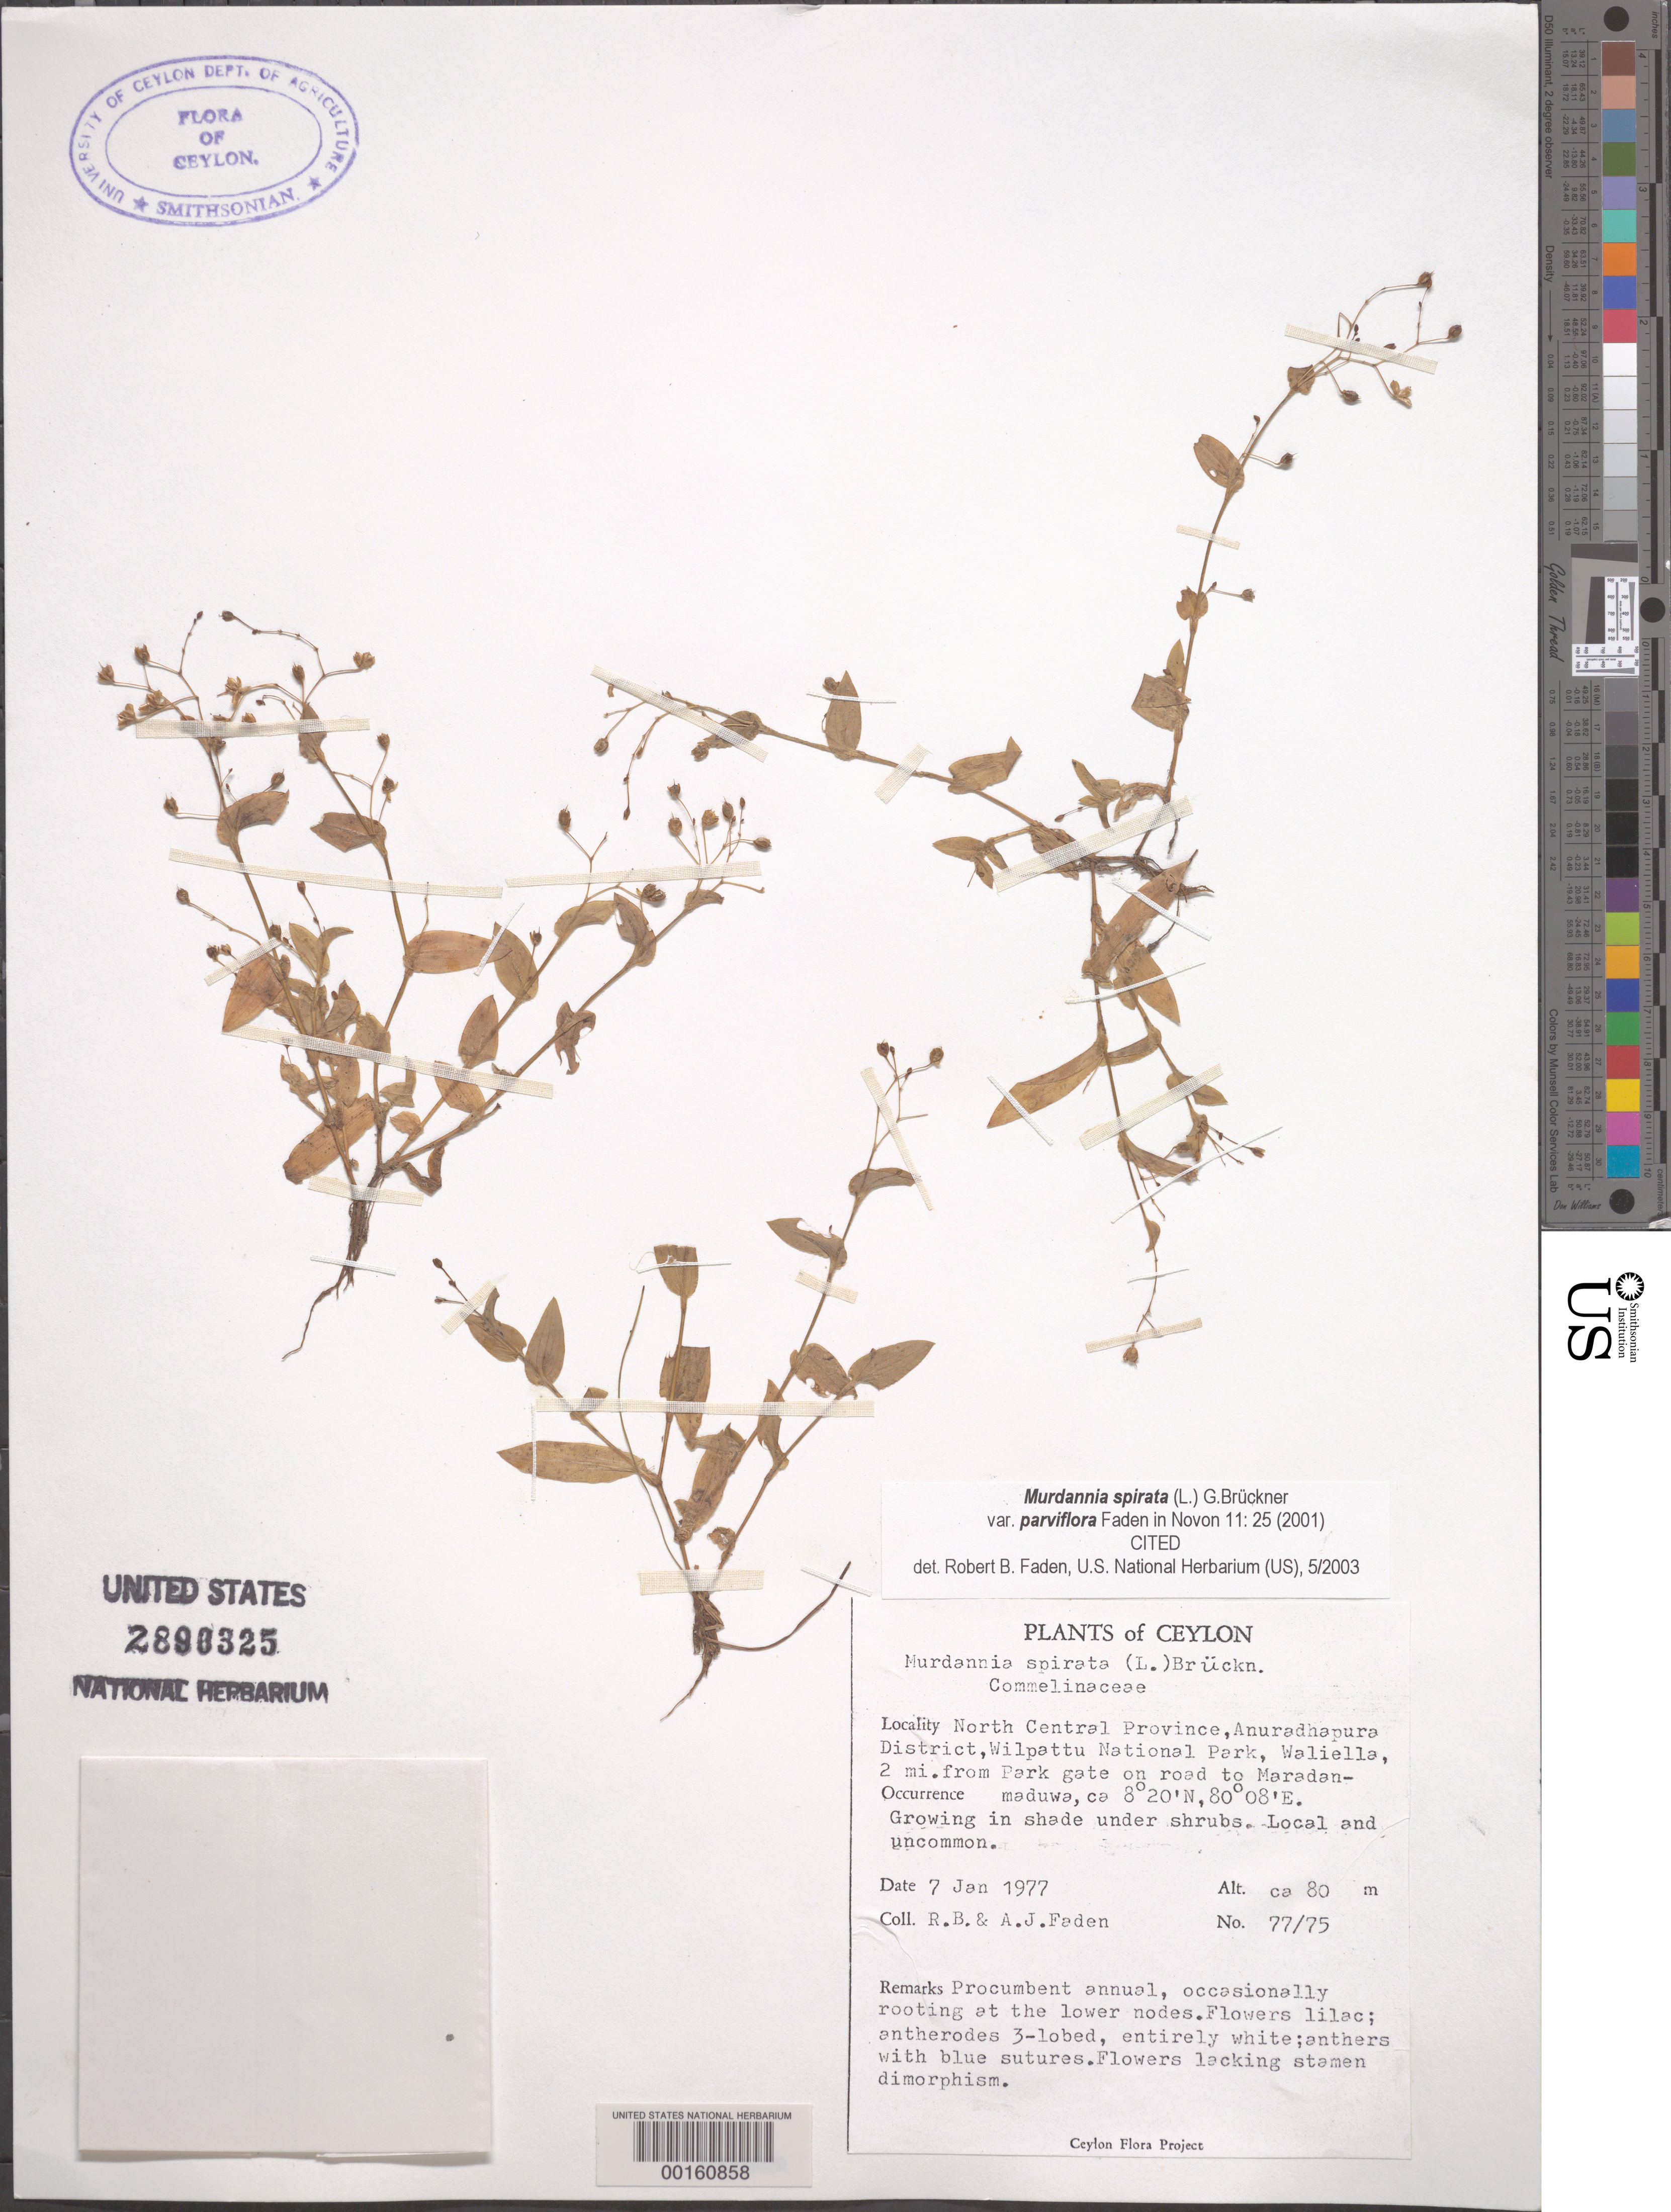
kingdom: Plantae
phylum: Tracheophyta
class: Liliopsida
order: Commelinales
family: Commelinaceae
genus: Murdannia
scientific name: Murdannia spirata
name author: (L.) G. Brückn.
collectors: R. B. Faden & A. J. Faden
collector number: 77/75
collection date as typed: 07 Jan 1977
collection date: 1977-01-07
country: Sri Lanka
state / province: North Central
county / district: Anuradhapura Dist.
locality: Wilpattu national park, waliella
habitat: Shade of shrubs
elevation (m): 80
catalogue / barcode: US 2890325